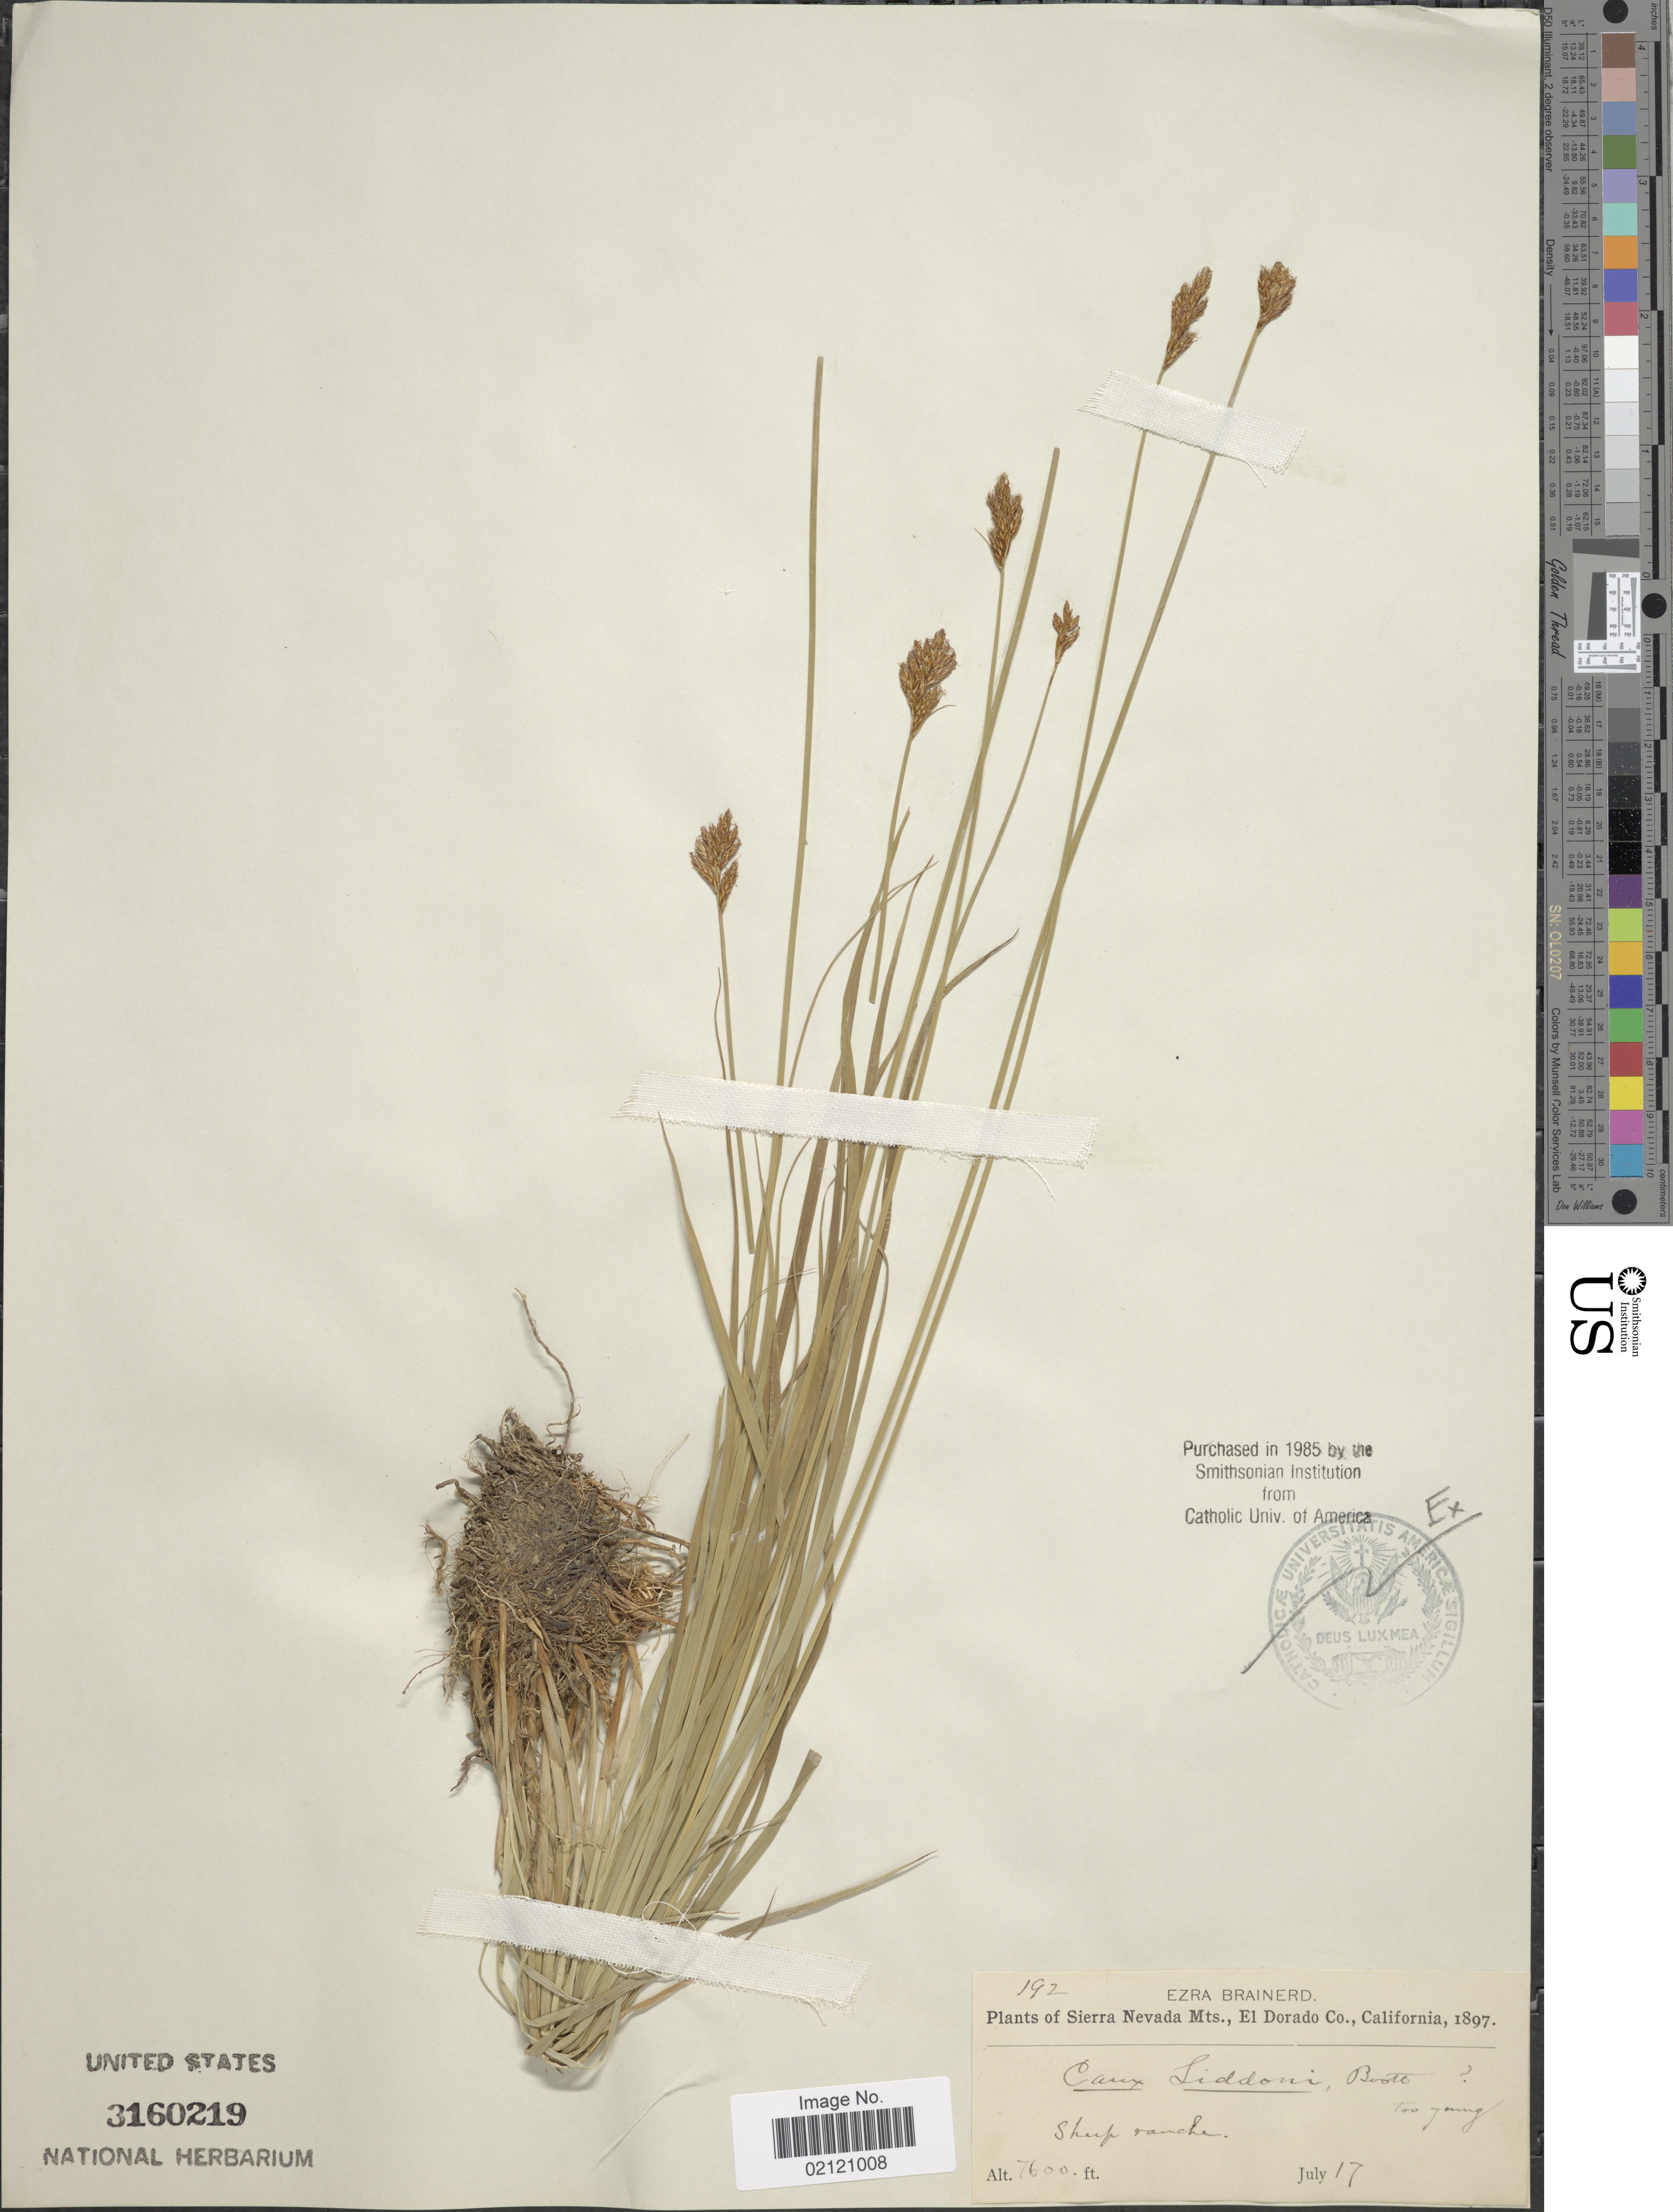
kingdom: Plantae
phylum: Tracheophyta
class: Liliopsida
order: Poales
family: Cyperaceae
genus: Carex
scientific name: Carex petasata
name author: Dewey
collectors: E. Brainerd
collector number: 192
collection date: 1897-07-17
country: United States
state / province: California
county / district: El Dorado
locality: Sierra Nevada Mts., El Dorado Co., Sheep Ranch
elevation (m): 2316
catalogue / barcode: US 3160219